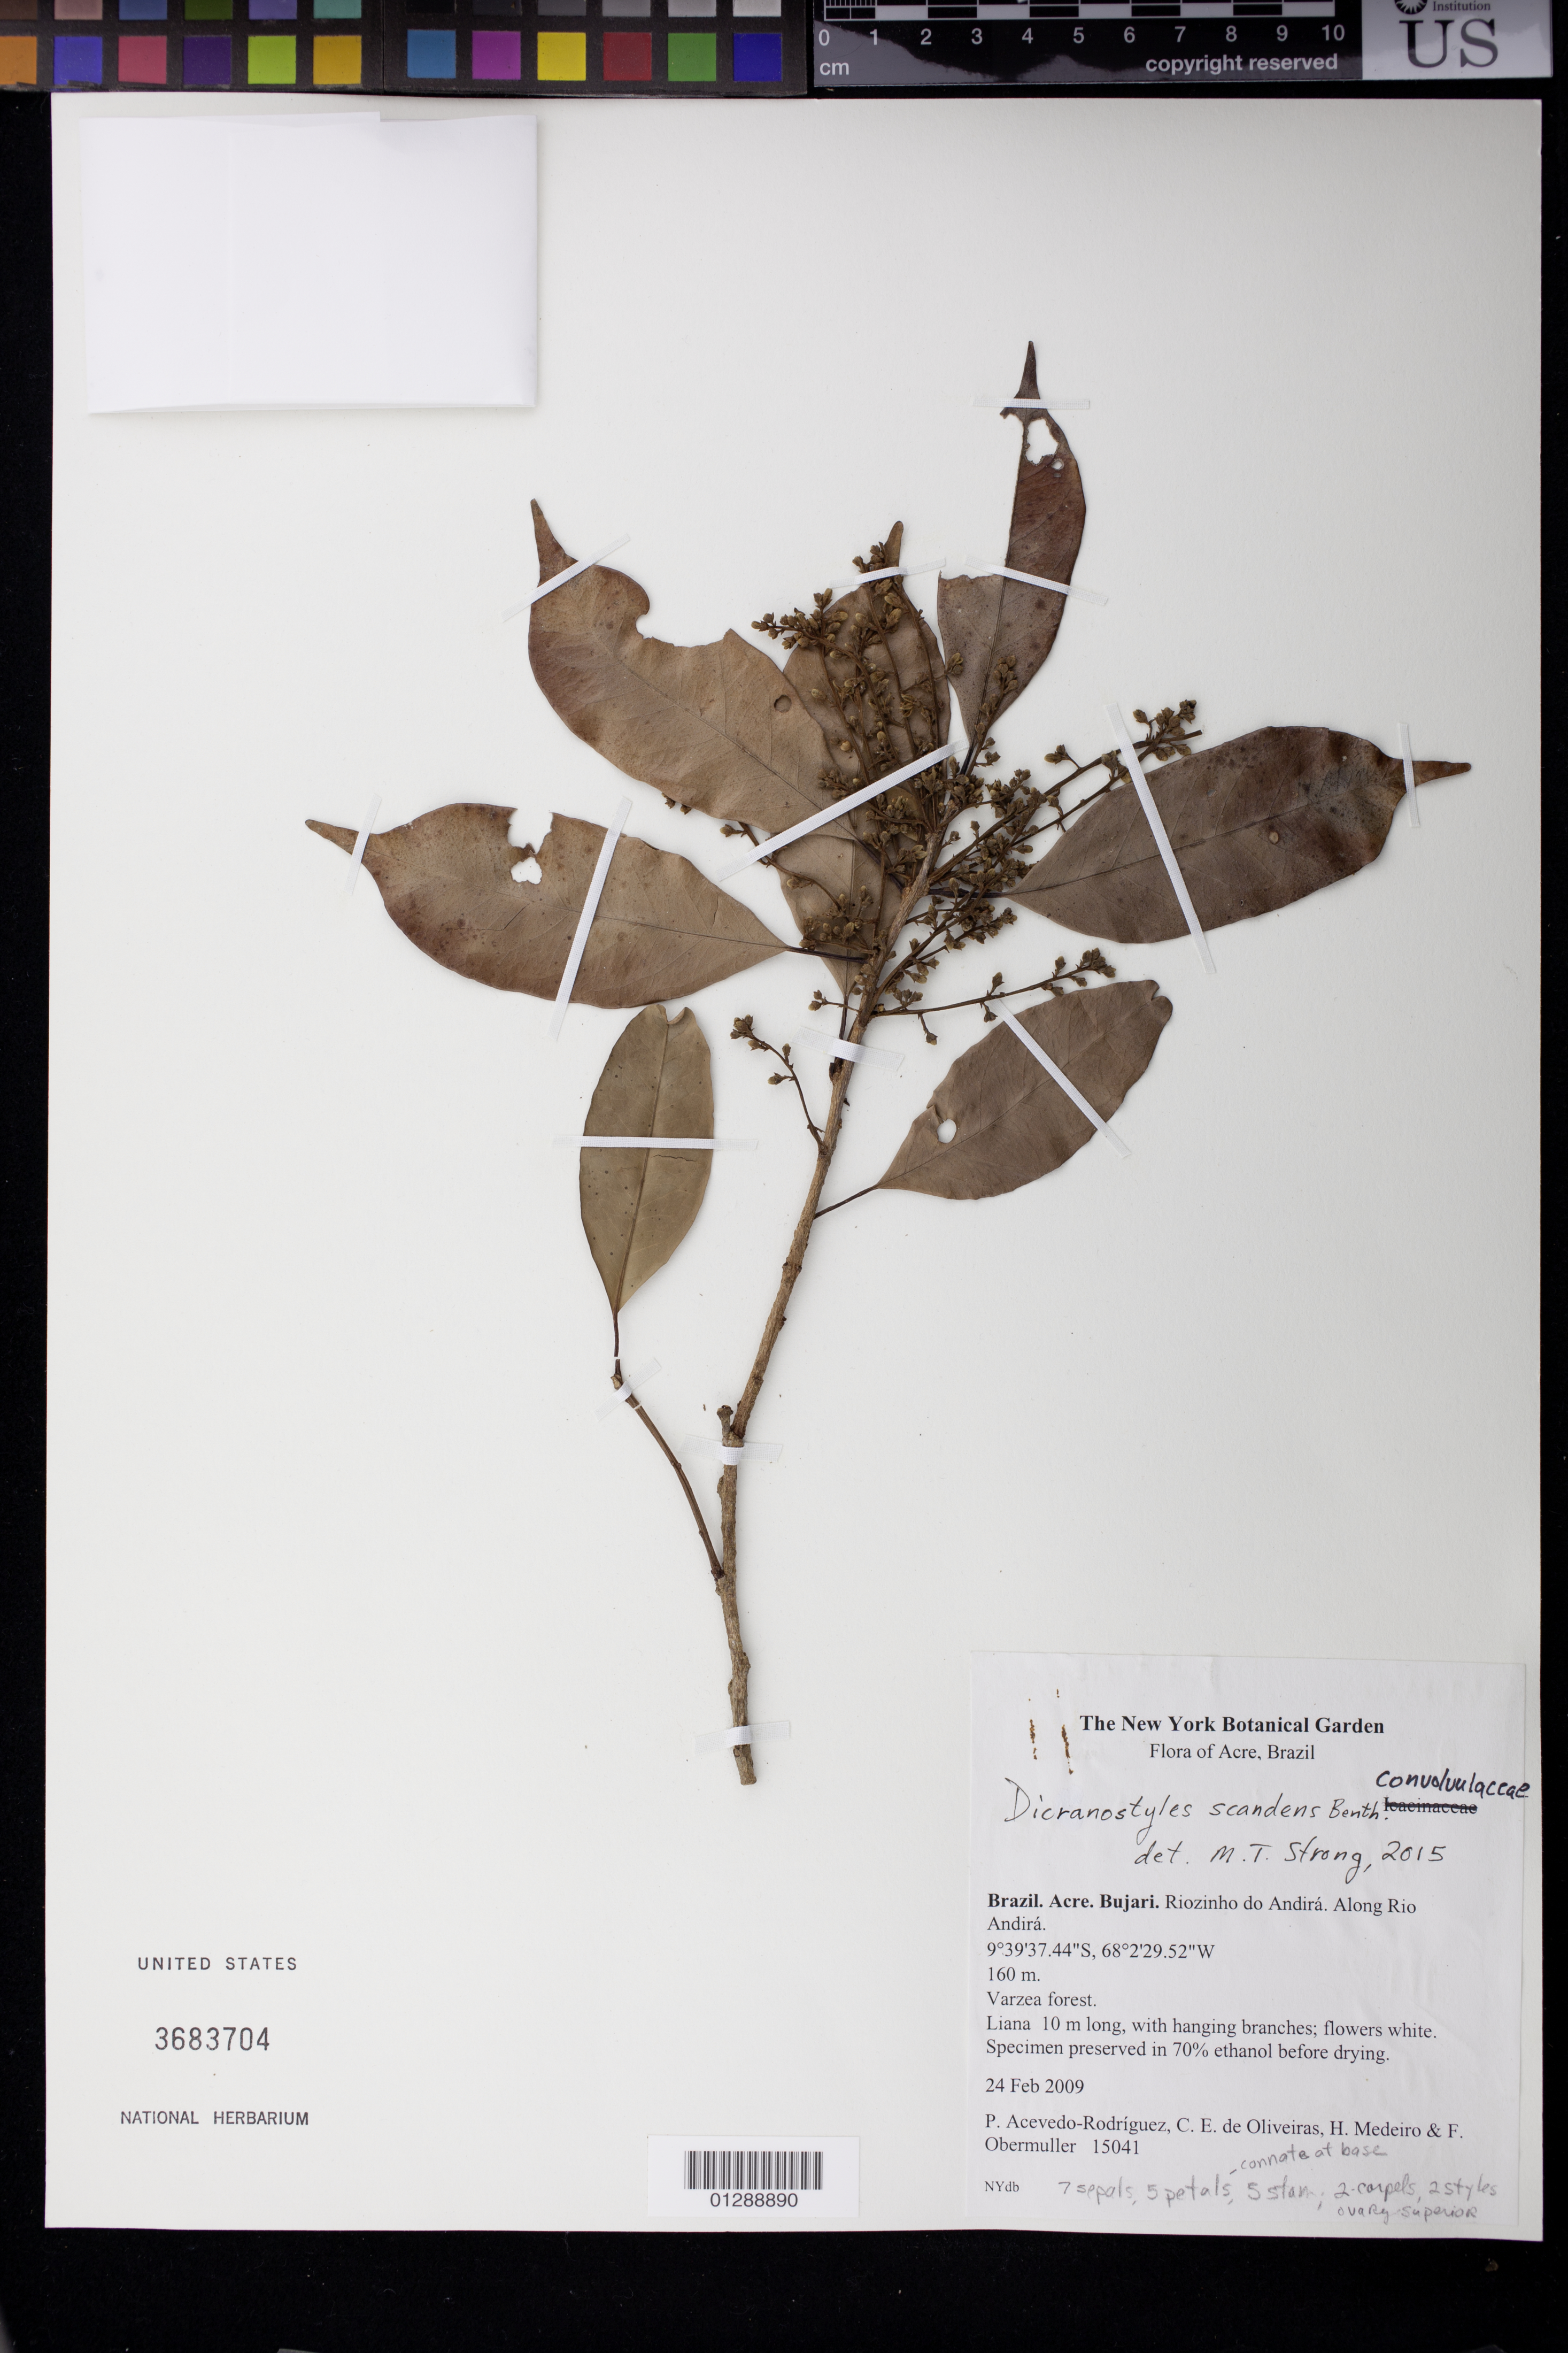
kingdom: Plantae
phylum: Tracheophyta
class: Magnoliopsida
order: Solanales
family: Convolvulaceae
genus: Dicranostyles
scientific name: Dicranostyles scandens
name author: Benth.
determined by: Strong, M. T., (US), Smithsonian Institution - National Museum of Natural History (UNITED STATES)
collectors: P. Acevedo-Rodr., C. E. de Oliveiras, H. Medeiro & F. A. Obermuller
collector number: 15041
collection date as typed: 24 Feb 2009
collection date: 2009-02-24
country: Brazil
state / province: Acre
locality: Acre; Muncipio Bujarí, Riocinho Anjira. Along Rio Anjira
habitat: Varzea forest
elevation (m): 160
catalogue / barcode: US 3683704